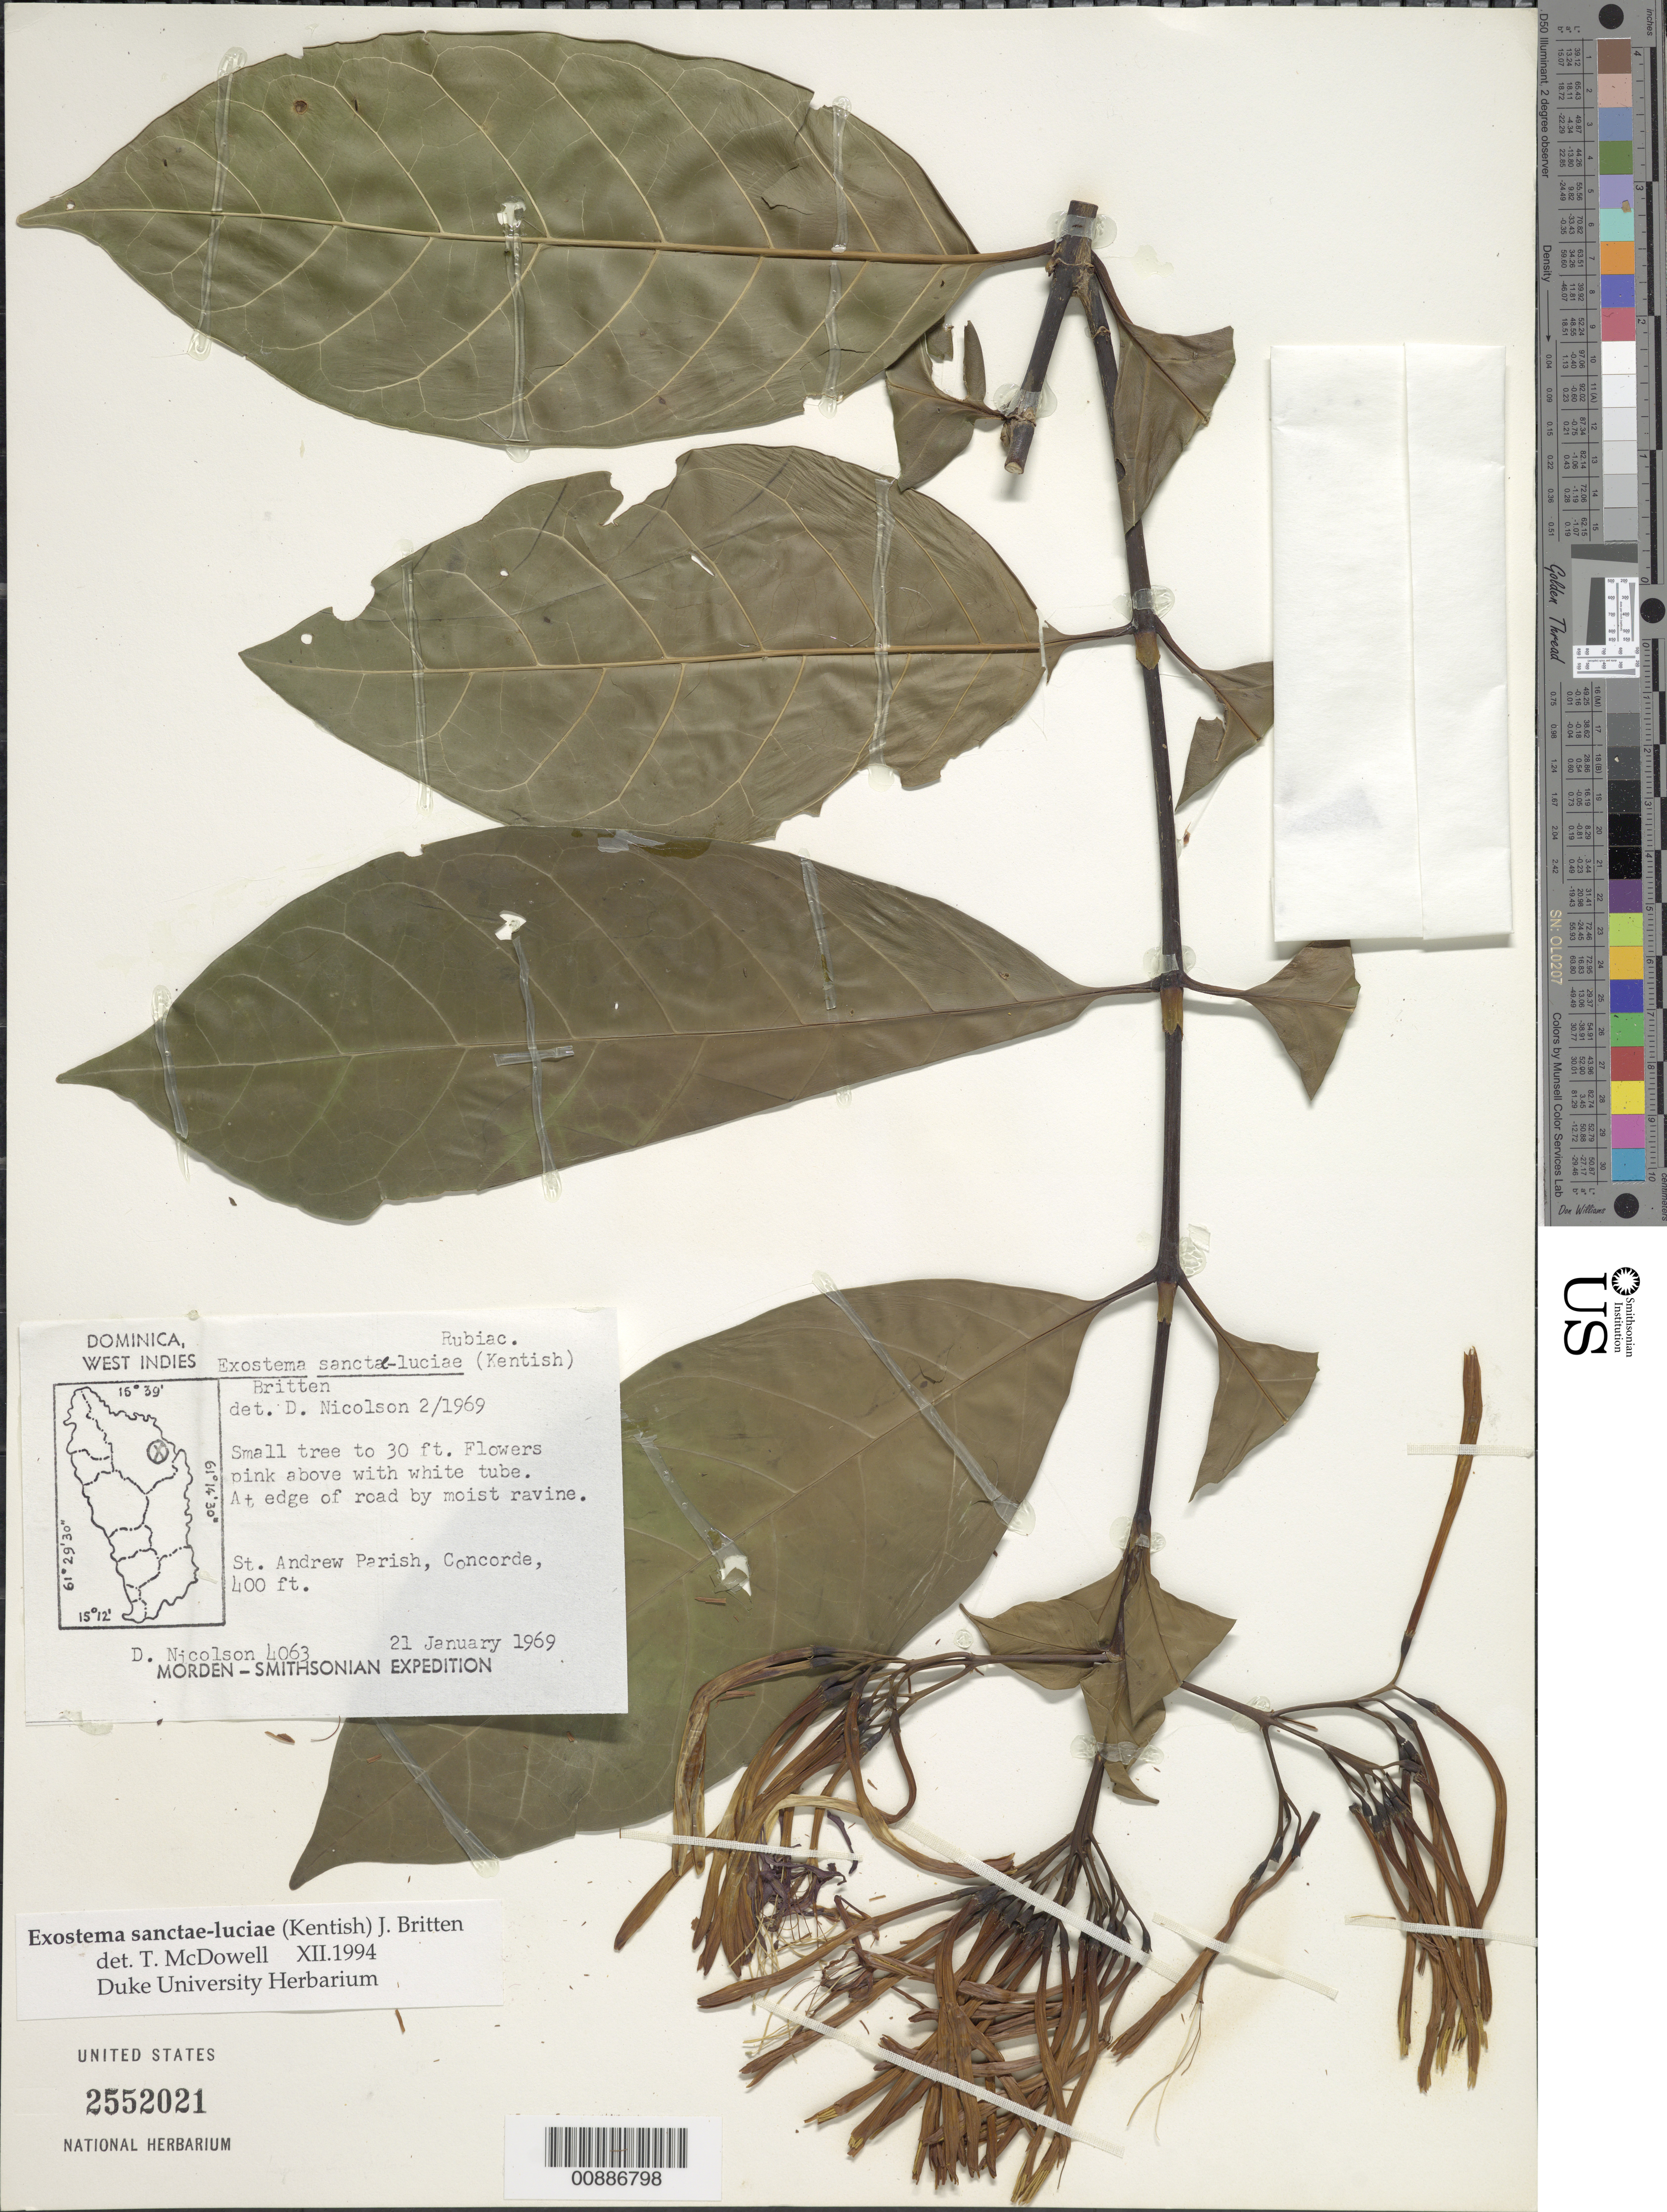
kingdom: Plantae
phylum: Tracheophyta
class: Magnoliopsida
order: Gentianales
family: Rubiaceae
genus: Exostema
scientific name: Exostema sanctae-luciae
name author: (Kentish) Britten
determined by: Nicolson, Dan H.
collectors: D. H. Nicolson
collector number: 4063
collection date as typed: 21 Jan 1969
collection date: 1969-01-21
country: Dominica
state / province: St. Andrew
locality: Concorde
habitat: At edge of road, by moist ravine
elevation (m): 122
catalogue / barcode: US 2552021